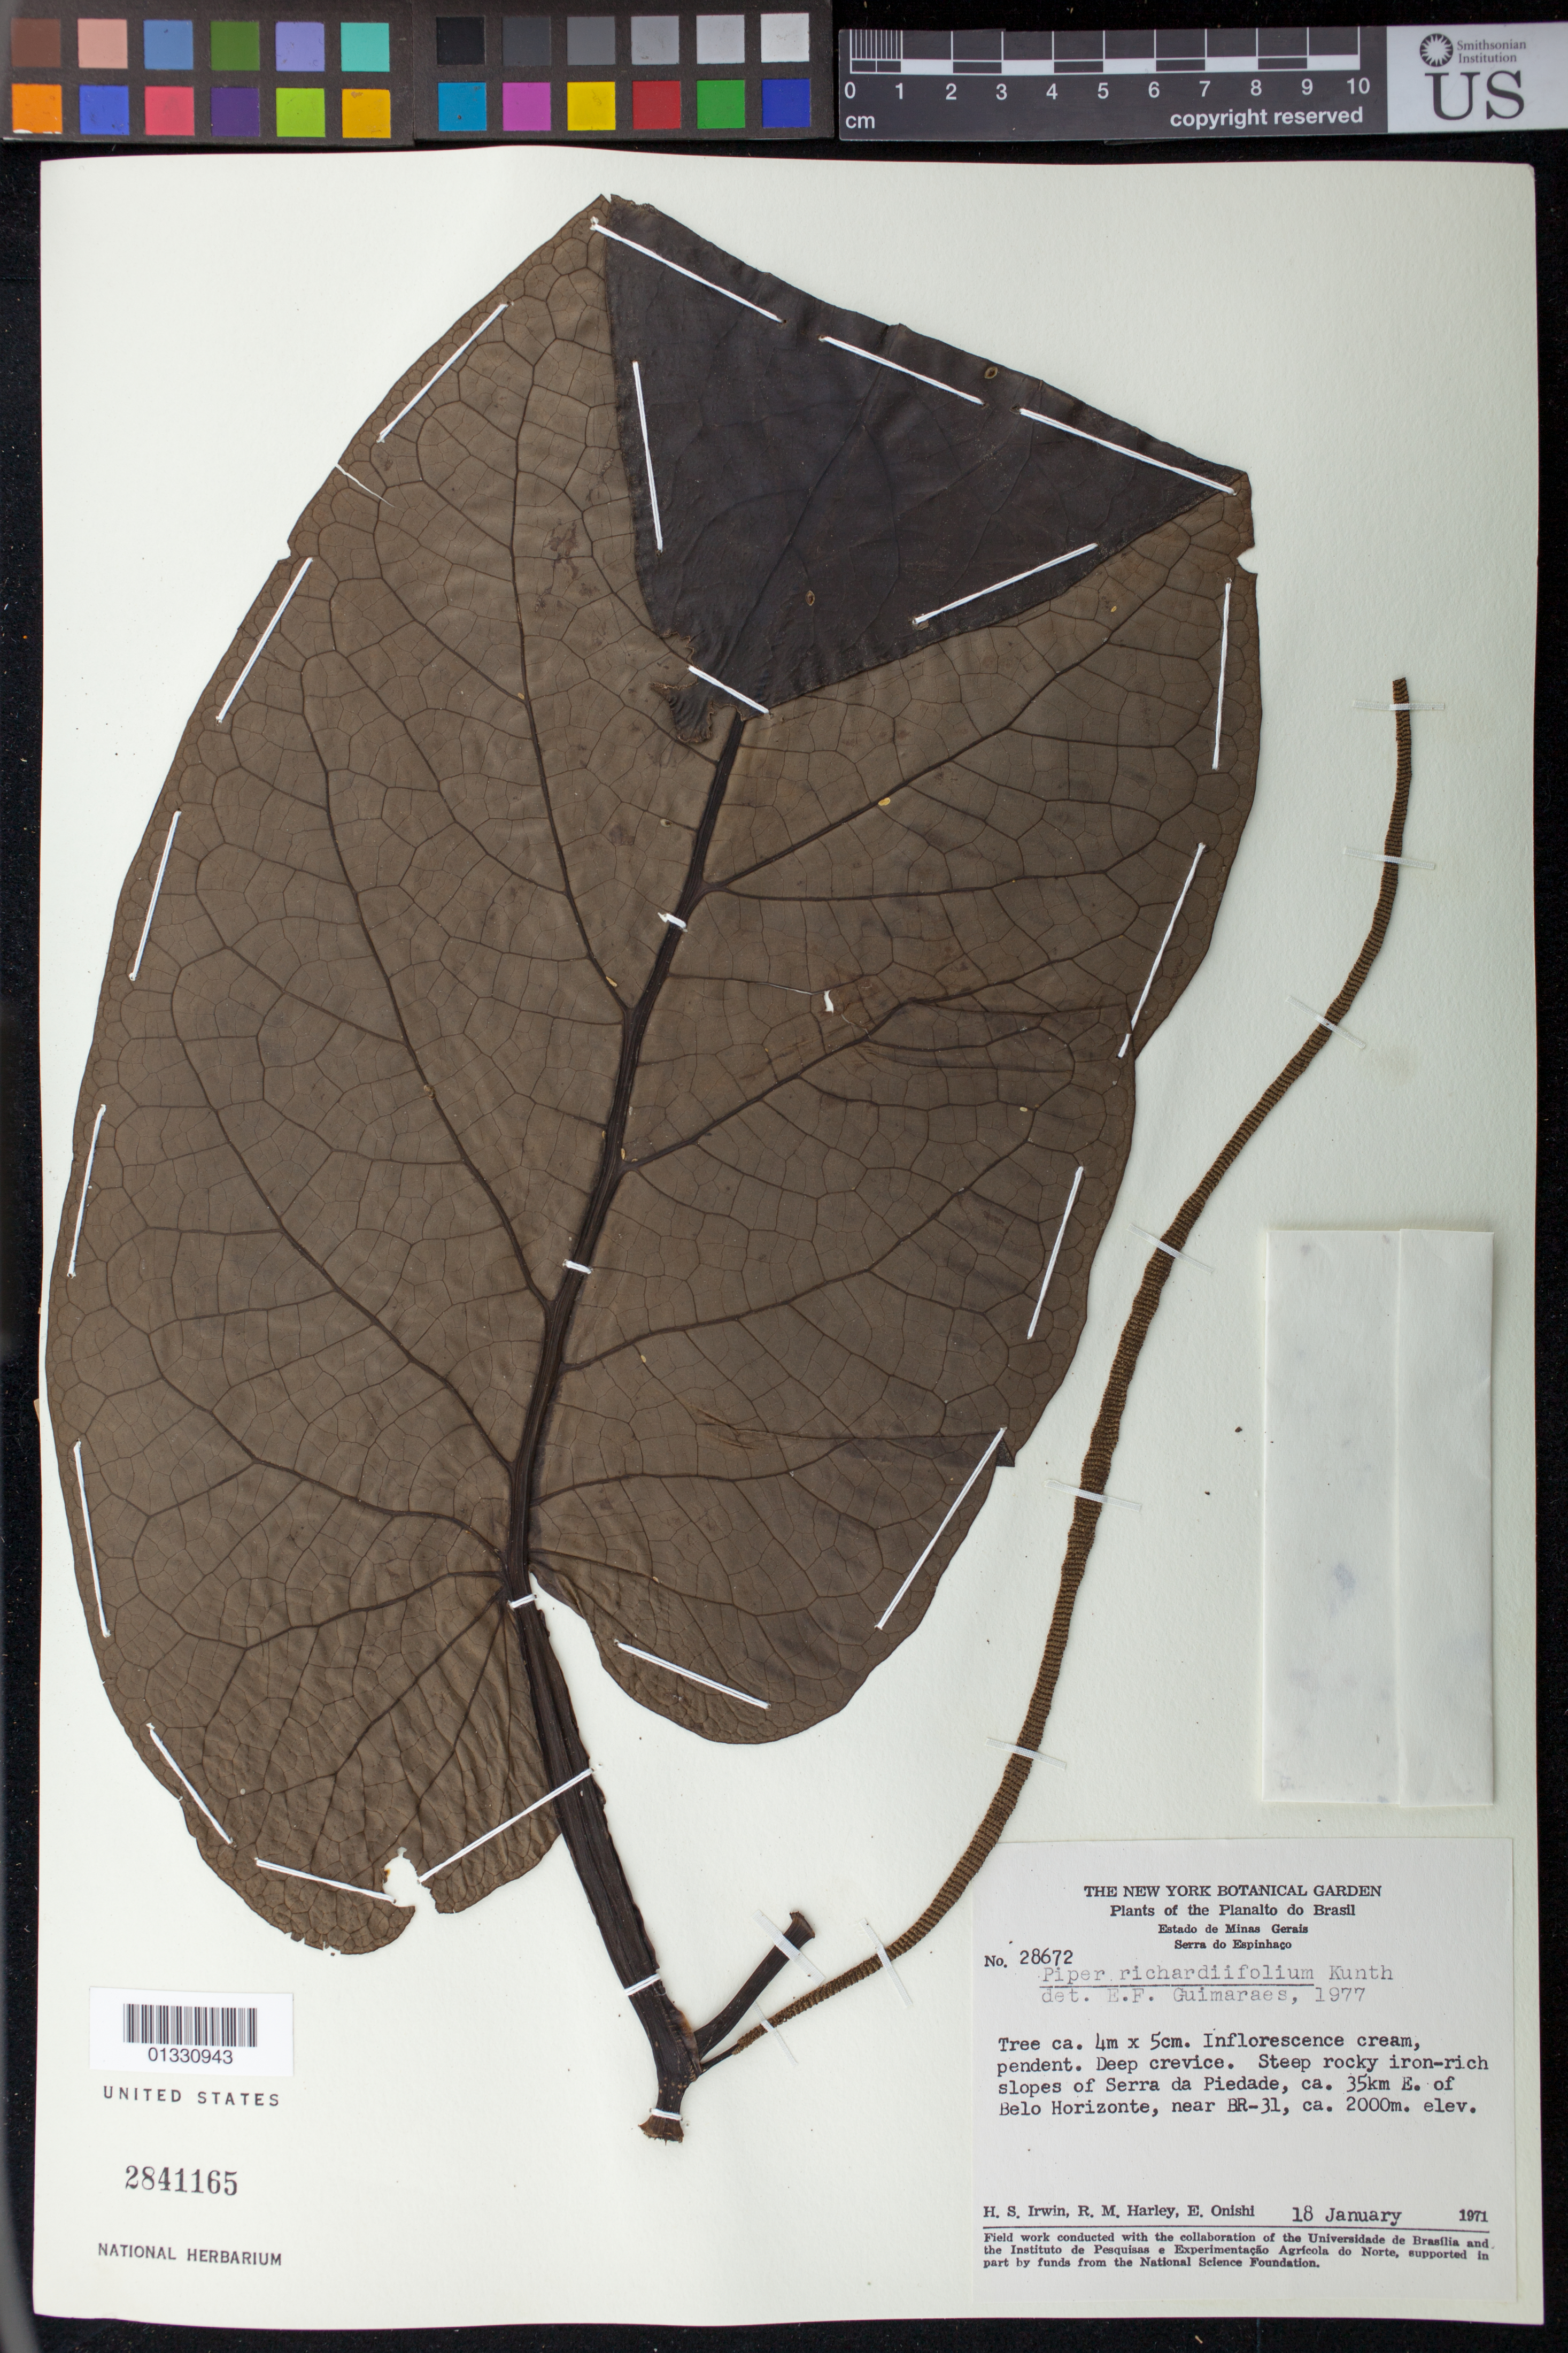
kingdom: Plantae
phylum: Tracheophyta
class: Magnoliopsida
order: Piperales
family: Piperaceae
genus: Piper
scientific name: Piper richardiifolium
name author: Kunth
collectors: H. Irwin, R. M. Harley & E. Onishi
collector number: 28672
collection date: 1971-01-18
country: Brazil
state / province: Minas Gerais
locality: Ca. 35 Km E of Belo Horizonte, near BR 31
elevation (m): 2000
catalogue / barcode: US 2841165